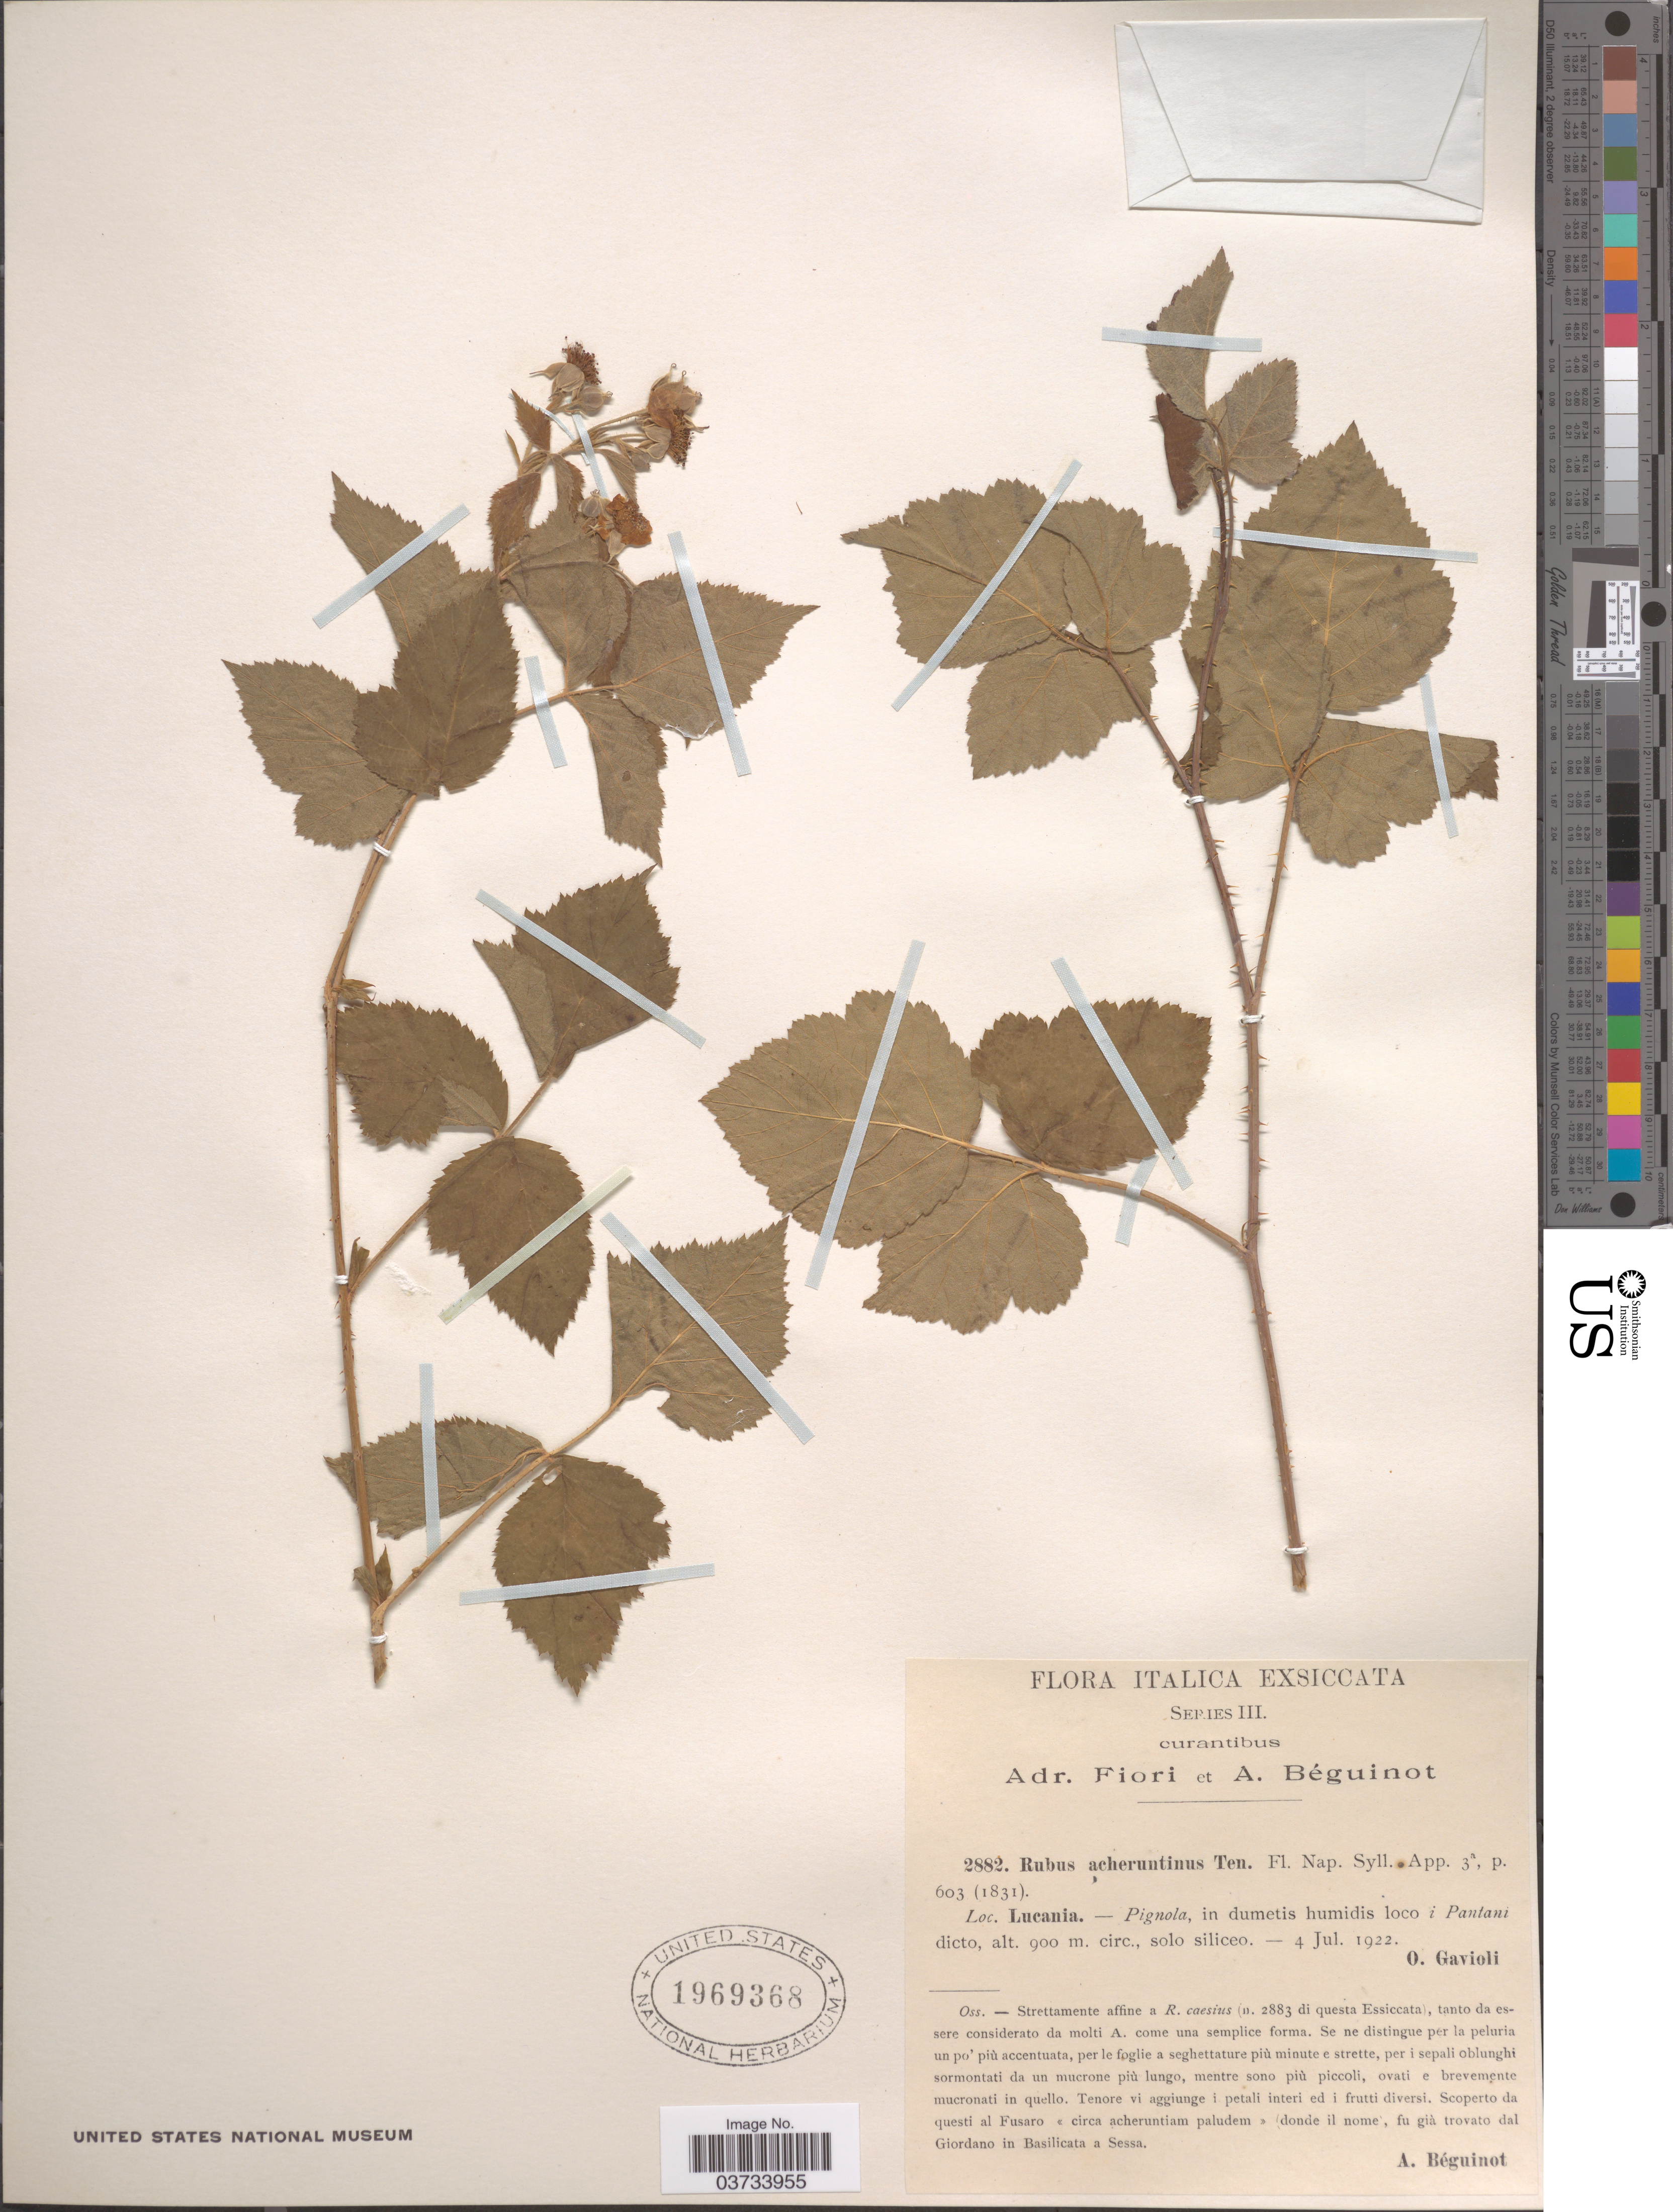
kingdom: Plantae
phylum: Tracheophyta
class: Magnoliopsida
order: Rosales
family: Rosaceae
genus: Rubus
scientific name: Rubus acheruntinus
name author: Ten.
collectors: O. Gavioli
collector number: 2882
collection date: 1922-07-04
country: Italy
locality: Lucania. - Pignola, in dumetis humidis loco i Pantani dicto.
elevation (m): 900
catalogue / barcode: US 1969368